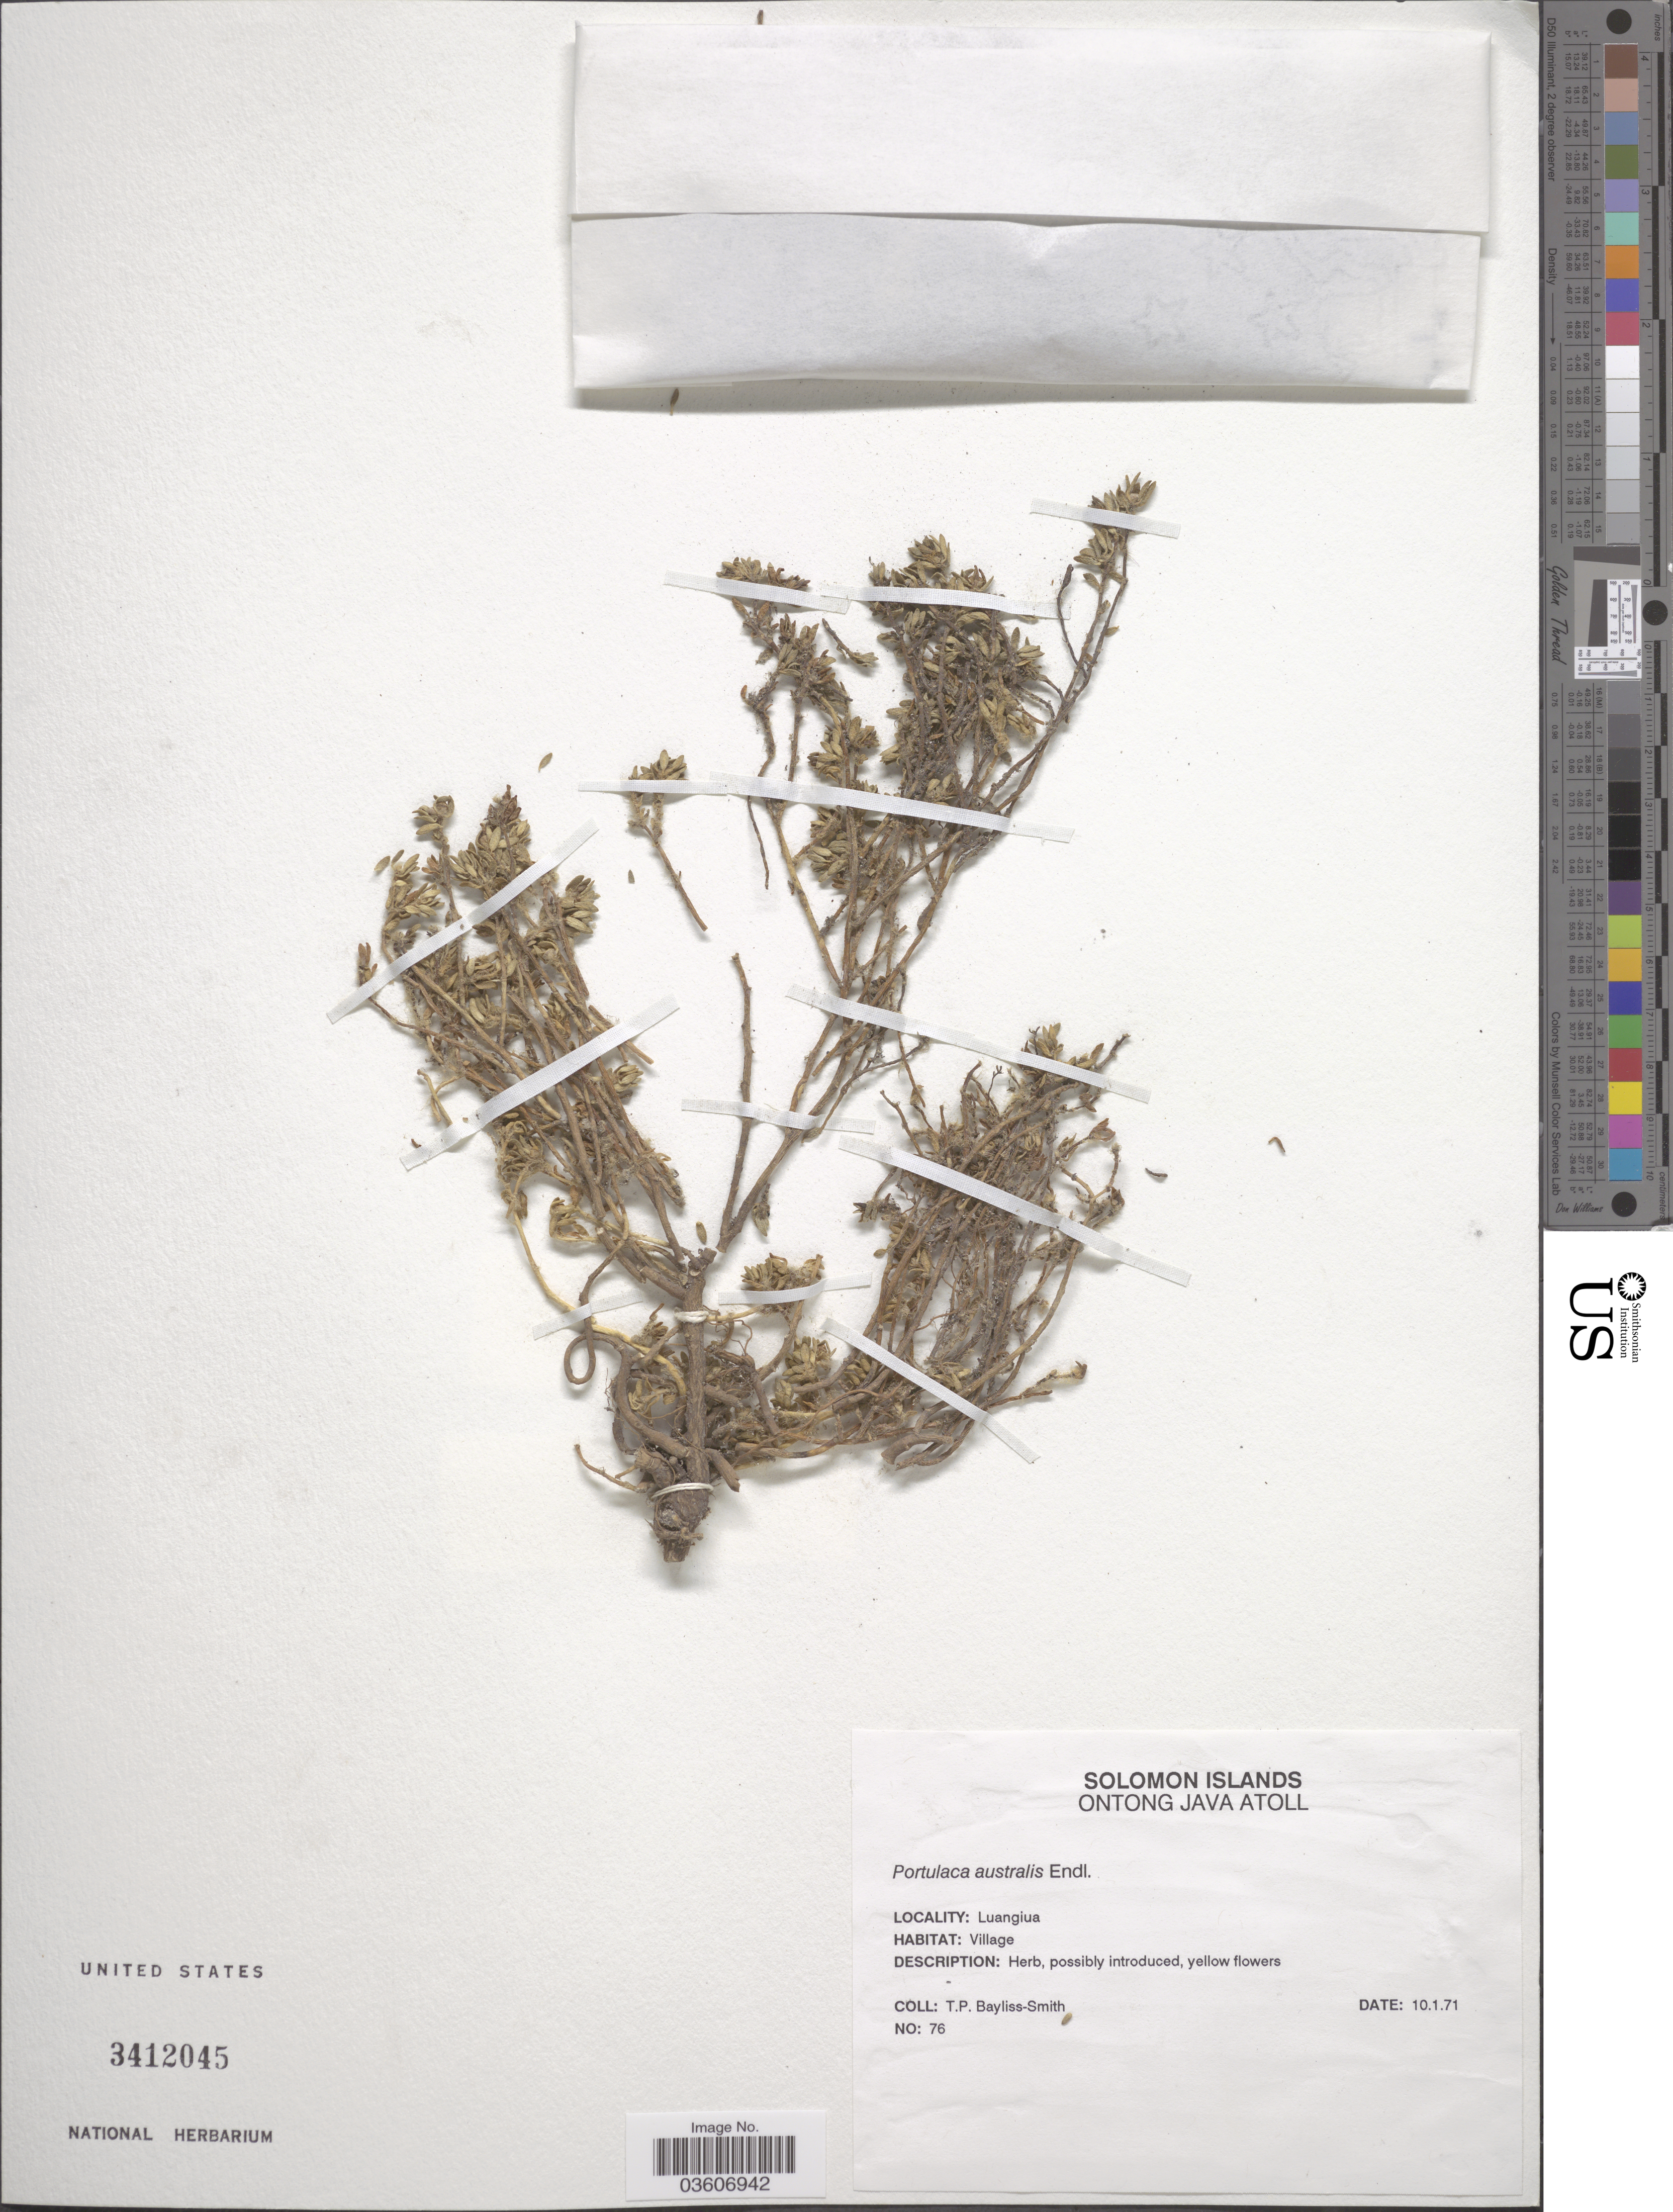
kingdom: Plantae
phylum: Tracheophyta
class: Magnoliopsida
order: Caryophyllales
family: Portulacaceae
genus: Portulaca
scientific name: Portulaca australis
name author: Endl.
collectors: T. P. Bayliss-Smith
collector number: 76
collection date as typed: Transcribed d/m/y: 10/1/71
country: Solomon Islands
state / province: Solomon Island Outliers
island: Ontong Java [Luanguia] Atoll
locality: Ontong Java Atoll. Luangiua.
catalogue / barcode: US 3412045